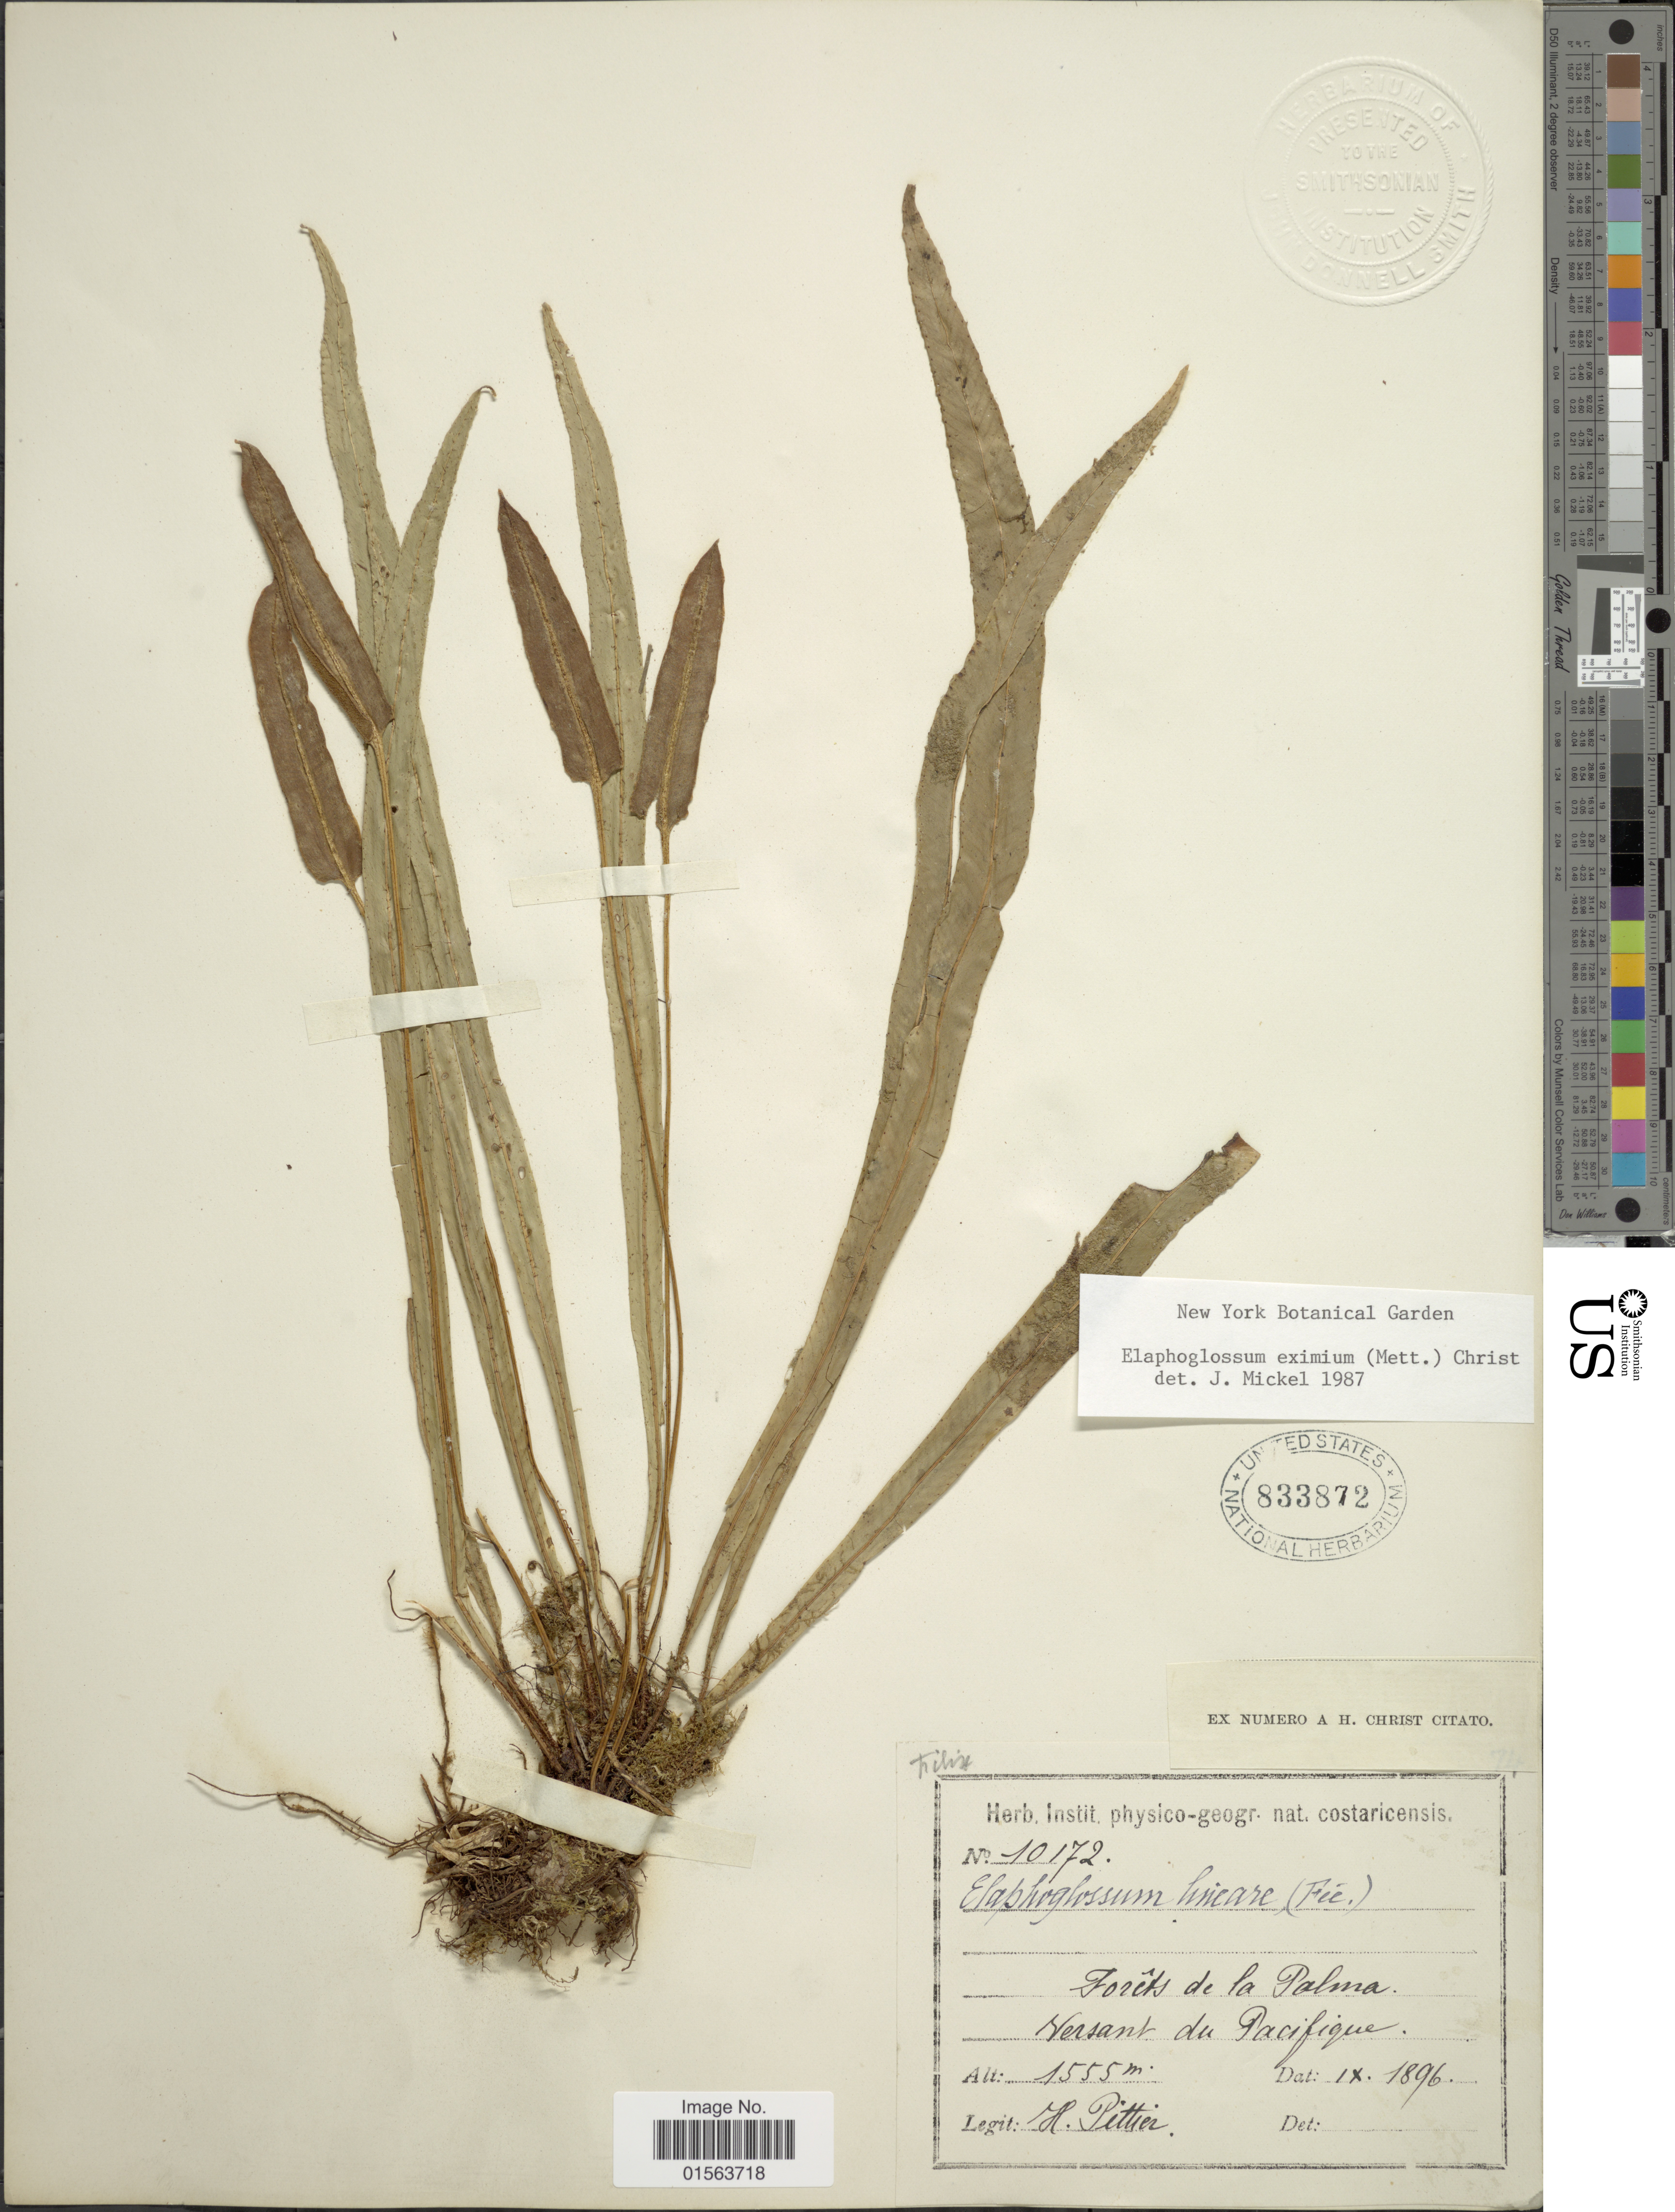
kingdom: Plantae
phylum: Tracheophyta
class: Polypodiopsida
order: Polypodiales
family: Dryopteridaceae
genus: Elaphoglossum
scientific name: Elaphoglossum eximium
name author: (Mett.) Christ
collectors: H. F. Pittier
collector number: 10172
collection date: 1896-09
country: Costa Rica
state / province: Guanacaste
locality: Forets de la Palma, Versant du Pacifique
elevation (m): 1555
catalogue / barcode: US 833872